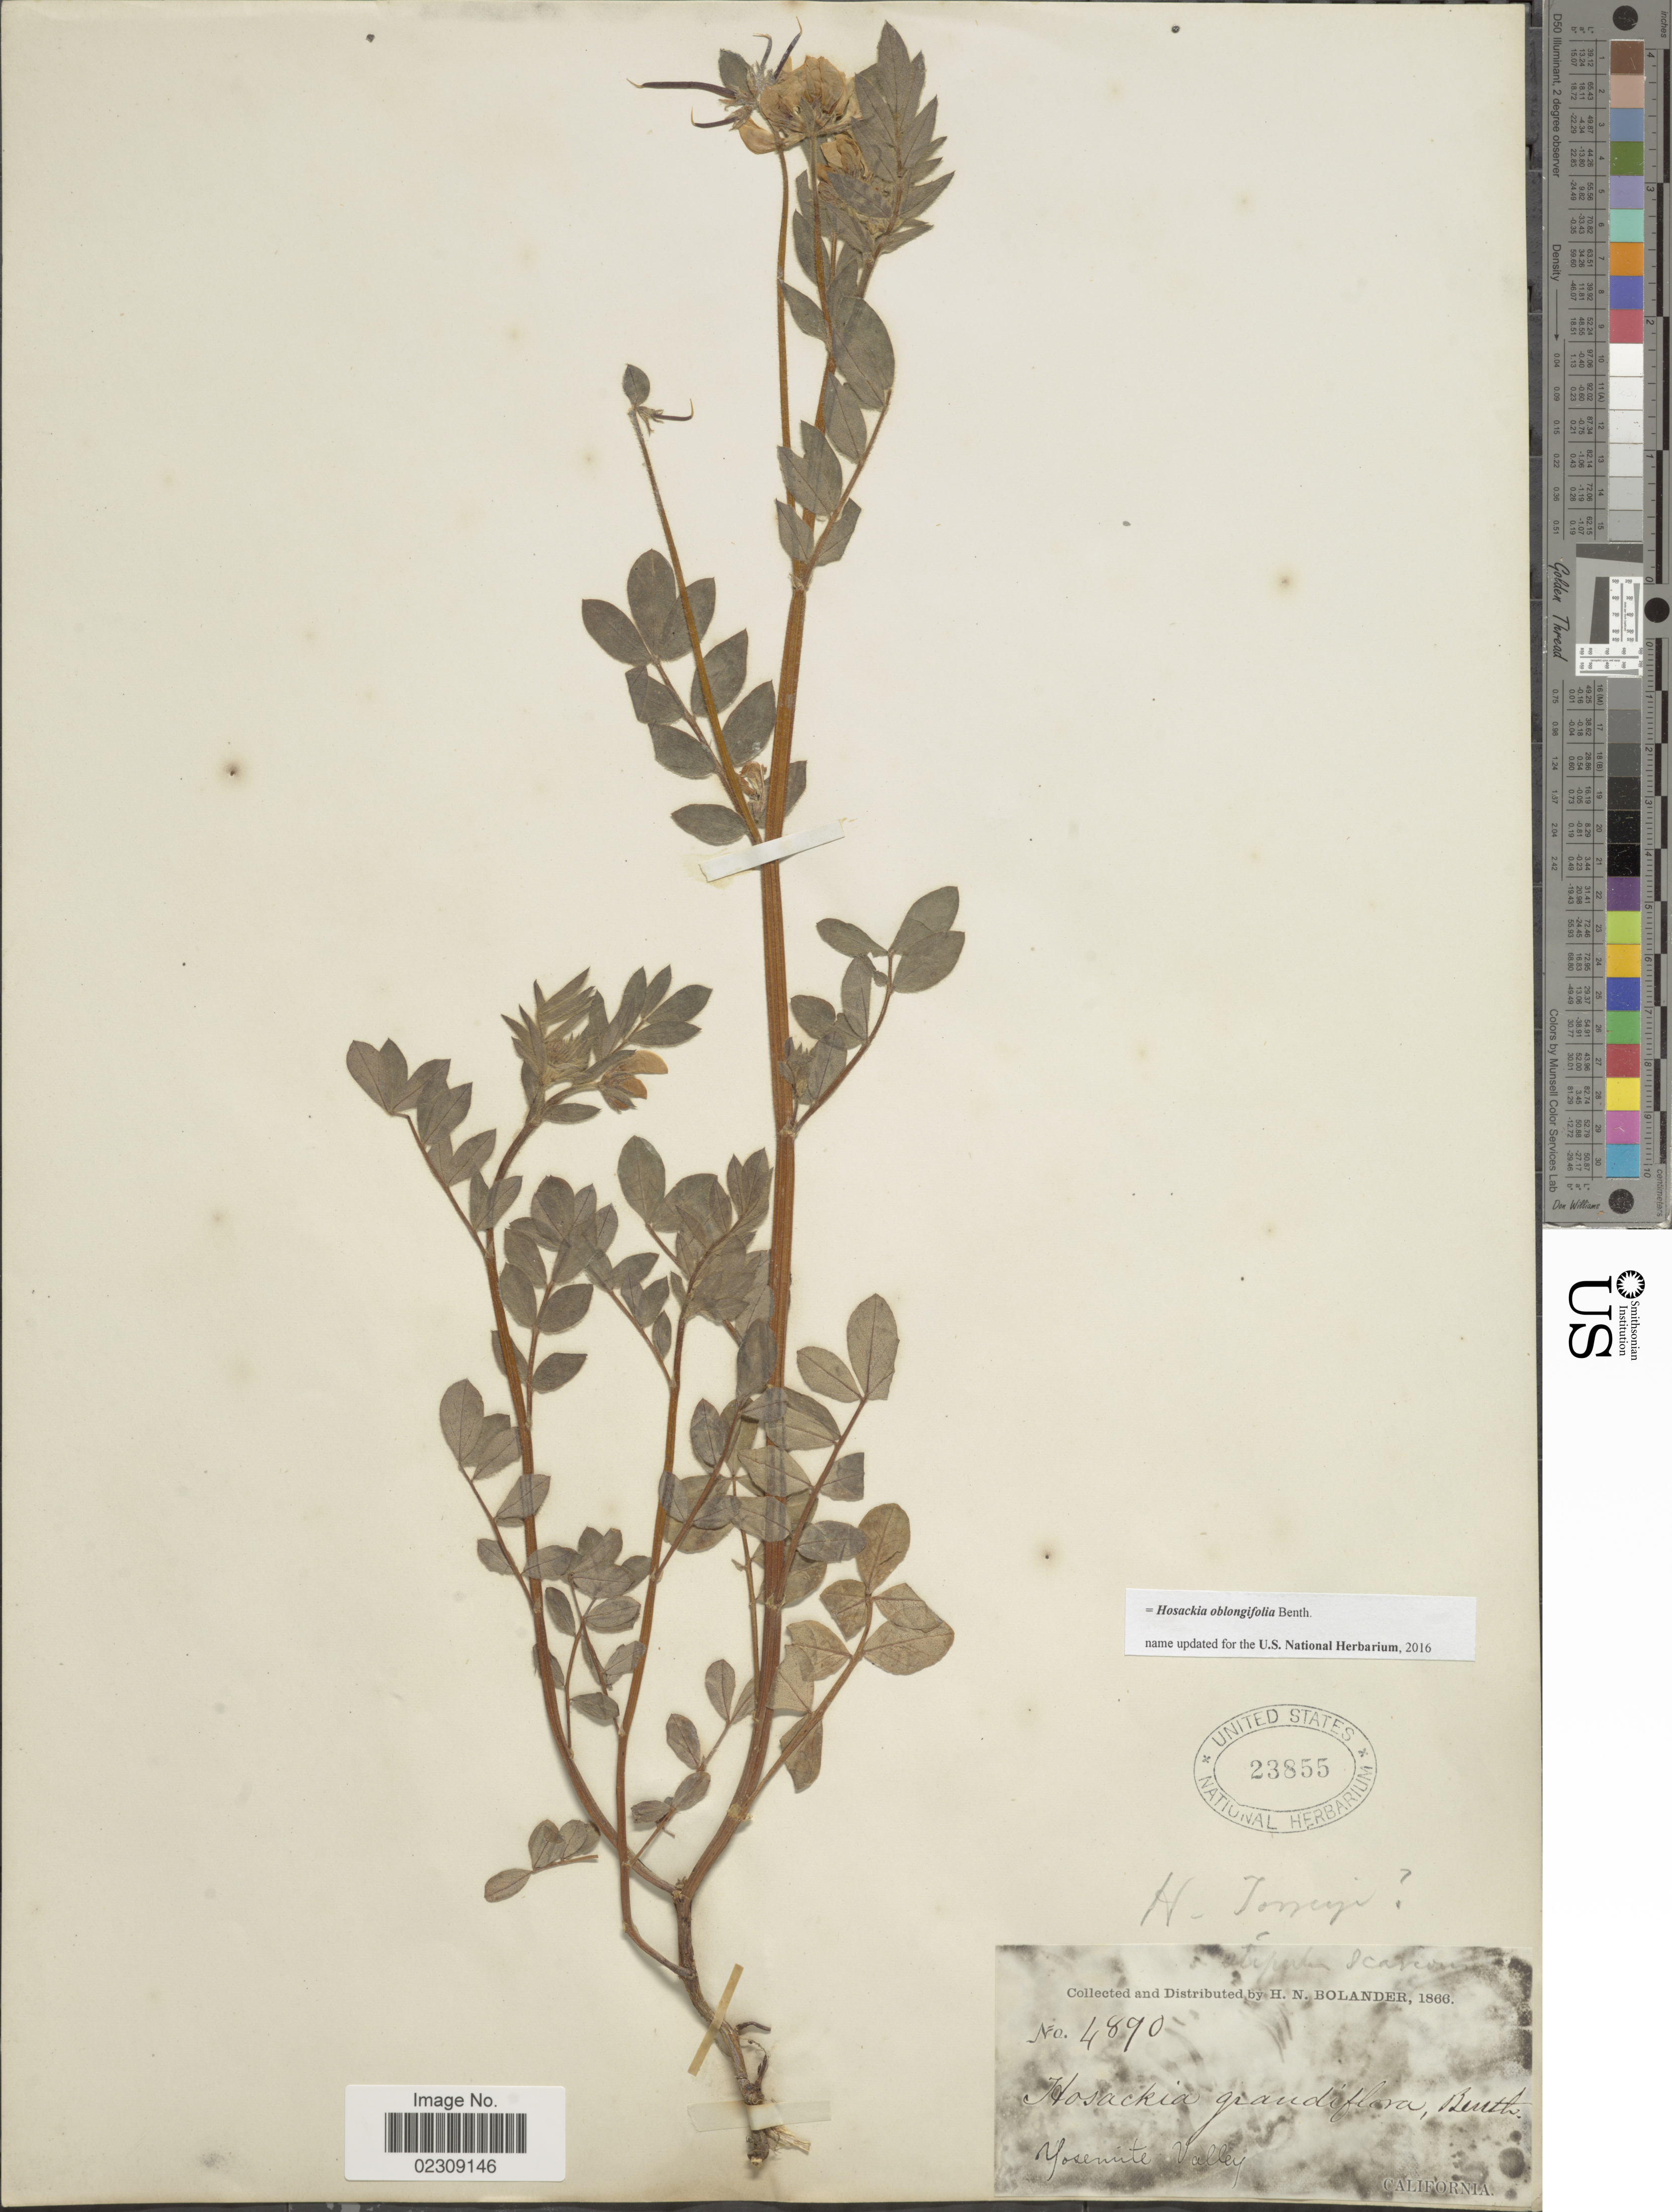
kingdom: Plantae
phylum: Tracheophyta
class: Magnoliopsida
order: Fabales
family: Fabaceae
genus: Hosackia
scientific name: Hosackia oblongifolia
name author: Benth.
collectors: H. Bolander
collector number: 4890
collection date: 1866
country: United States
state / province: California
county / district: Mariposa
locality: Yosemite Valley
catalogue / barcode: US 23855